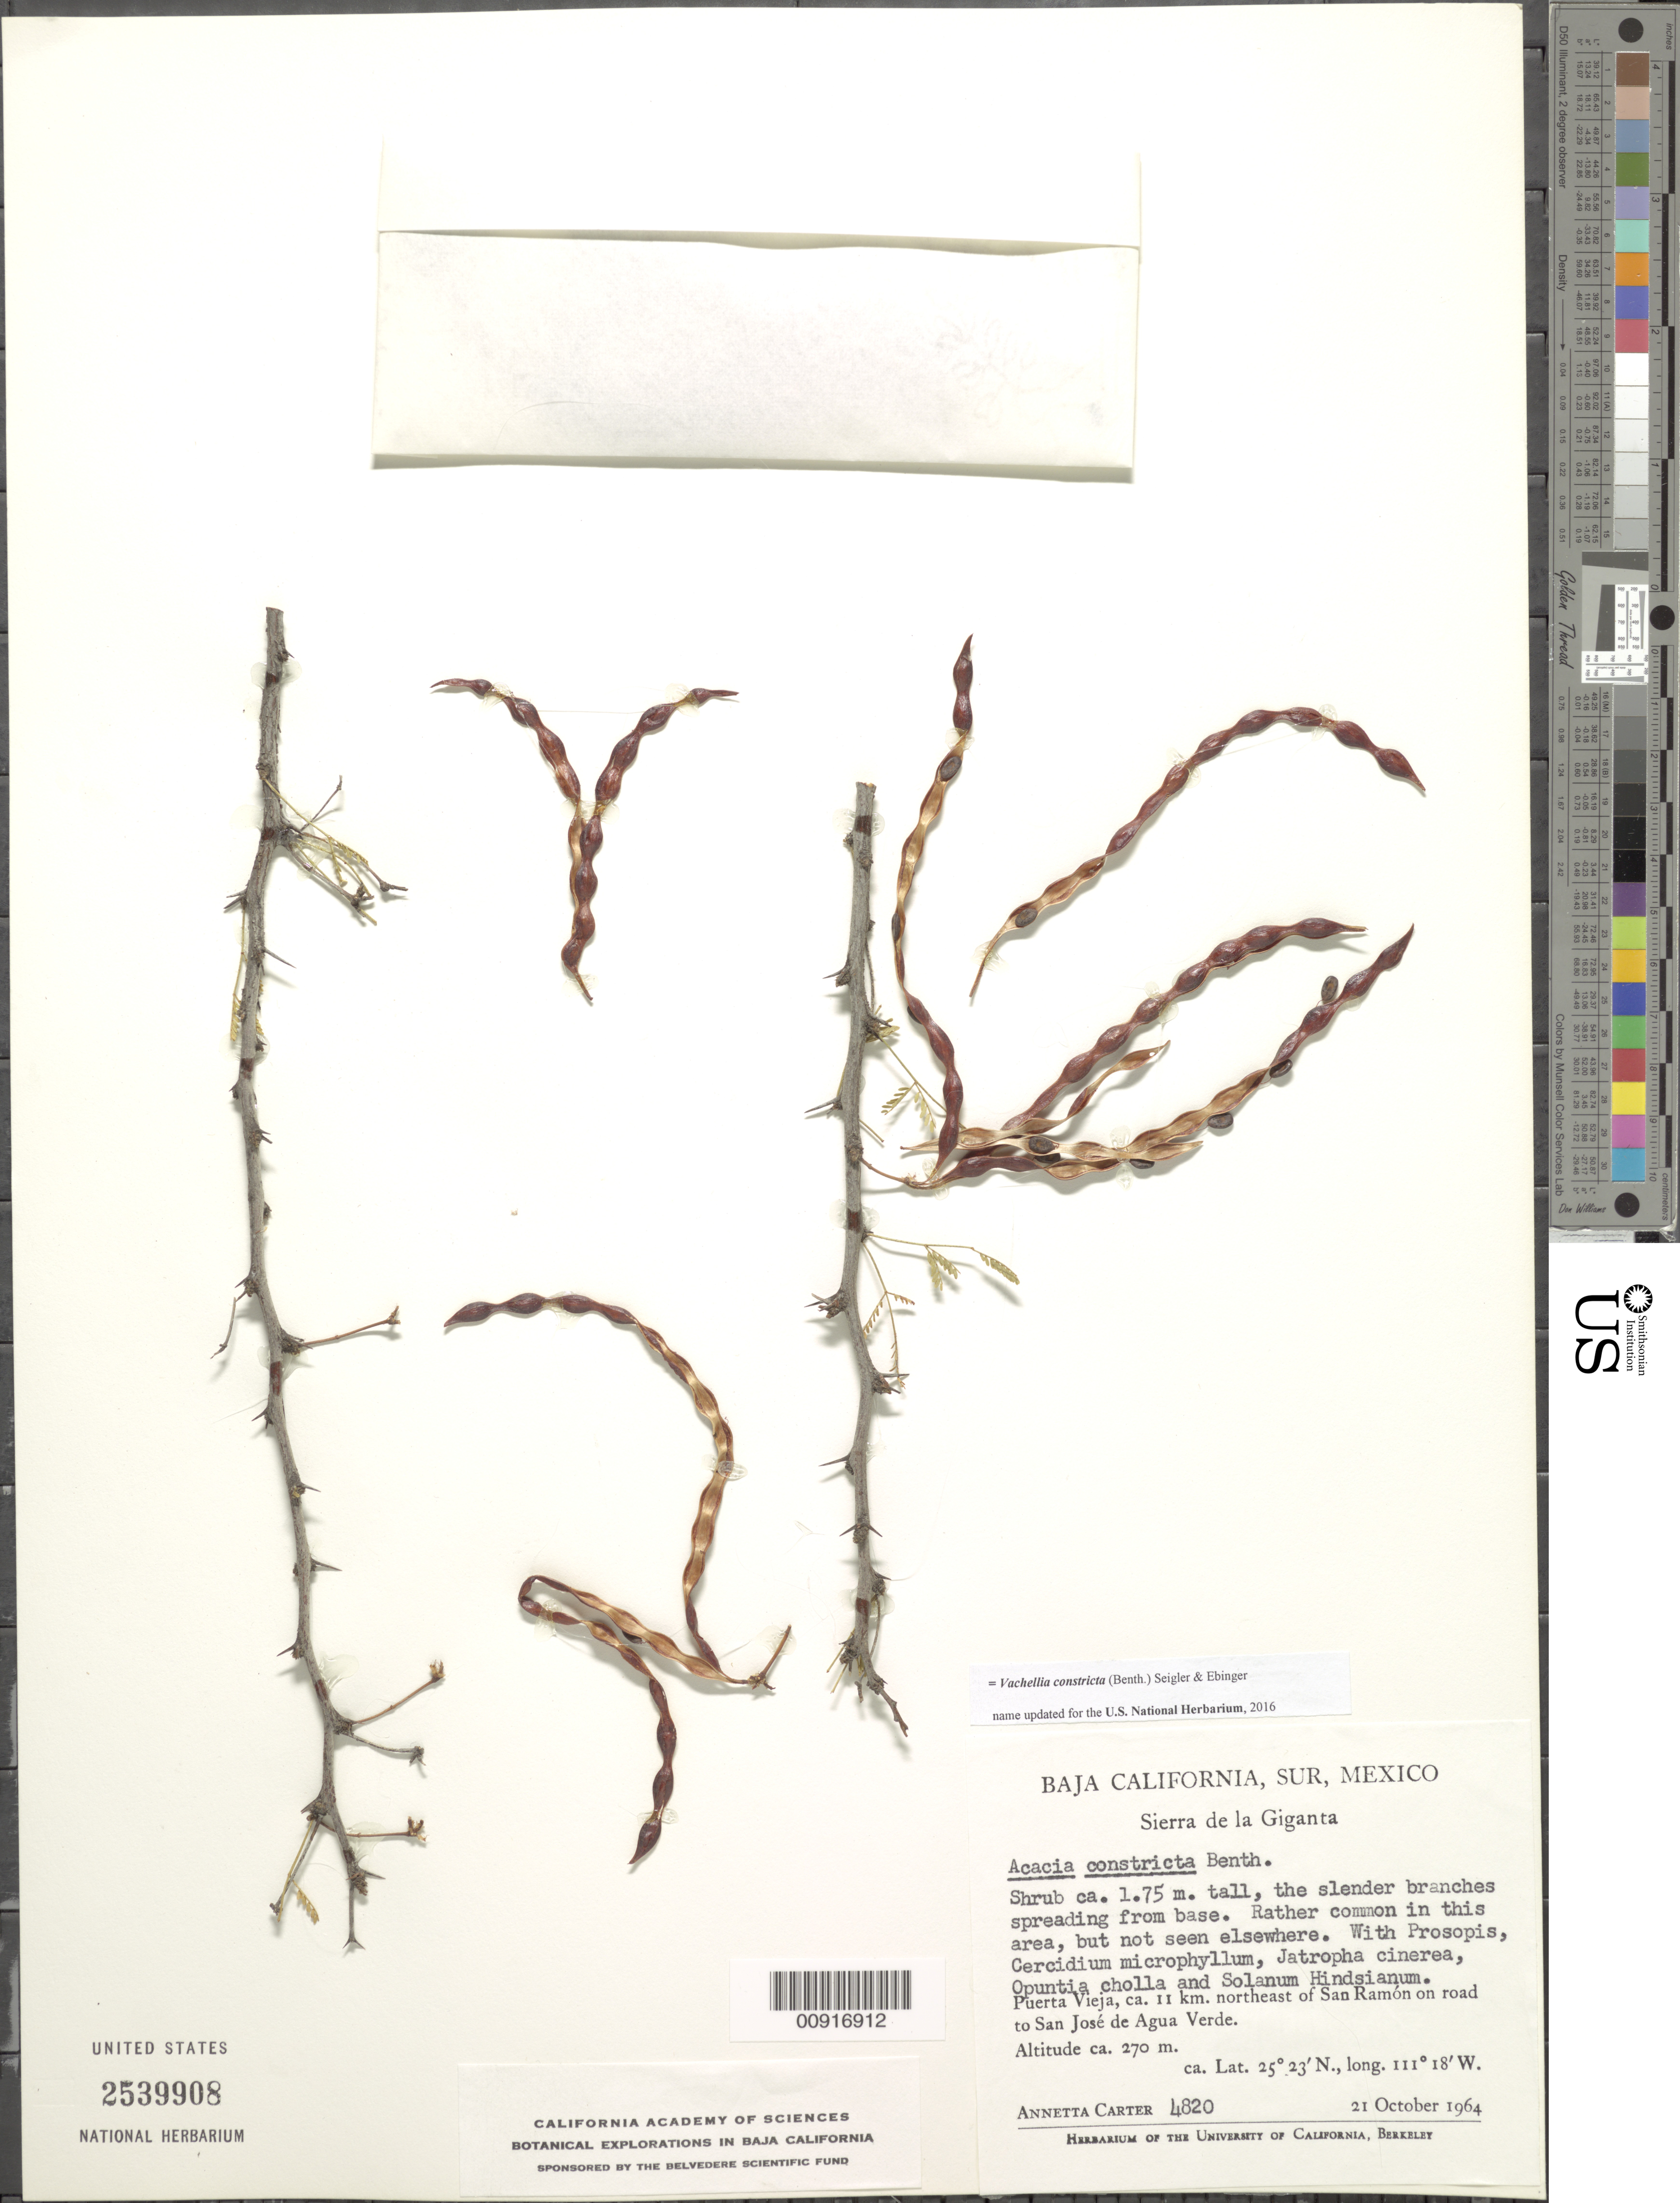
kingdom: Plantae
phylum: Tracheophyta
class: Magnoliopsida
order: Fabales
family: Fabaceae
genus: Vachellia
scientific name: Vachellia constricta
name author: (Benth.) Seigler & Ebinger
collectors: A. Carter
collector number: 4820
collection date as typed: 21 Oct 1964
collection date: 1964-10-21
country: Mexico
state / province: Baja California Sur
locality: Puerta Vieja ca. 11 km. northeast of San Ramón on road to San José de Agua Verde. Sierra de la Giganta, Baja California Sur.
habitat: With Prosopis, Cercidium microphyllum, Jatropha cinerea, Opuntia cholla and Solanum hindsianum.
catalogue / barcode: US 2539908